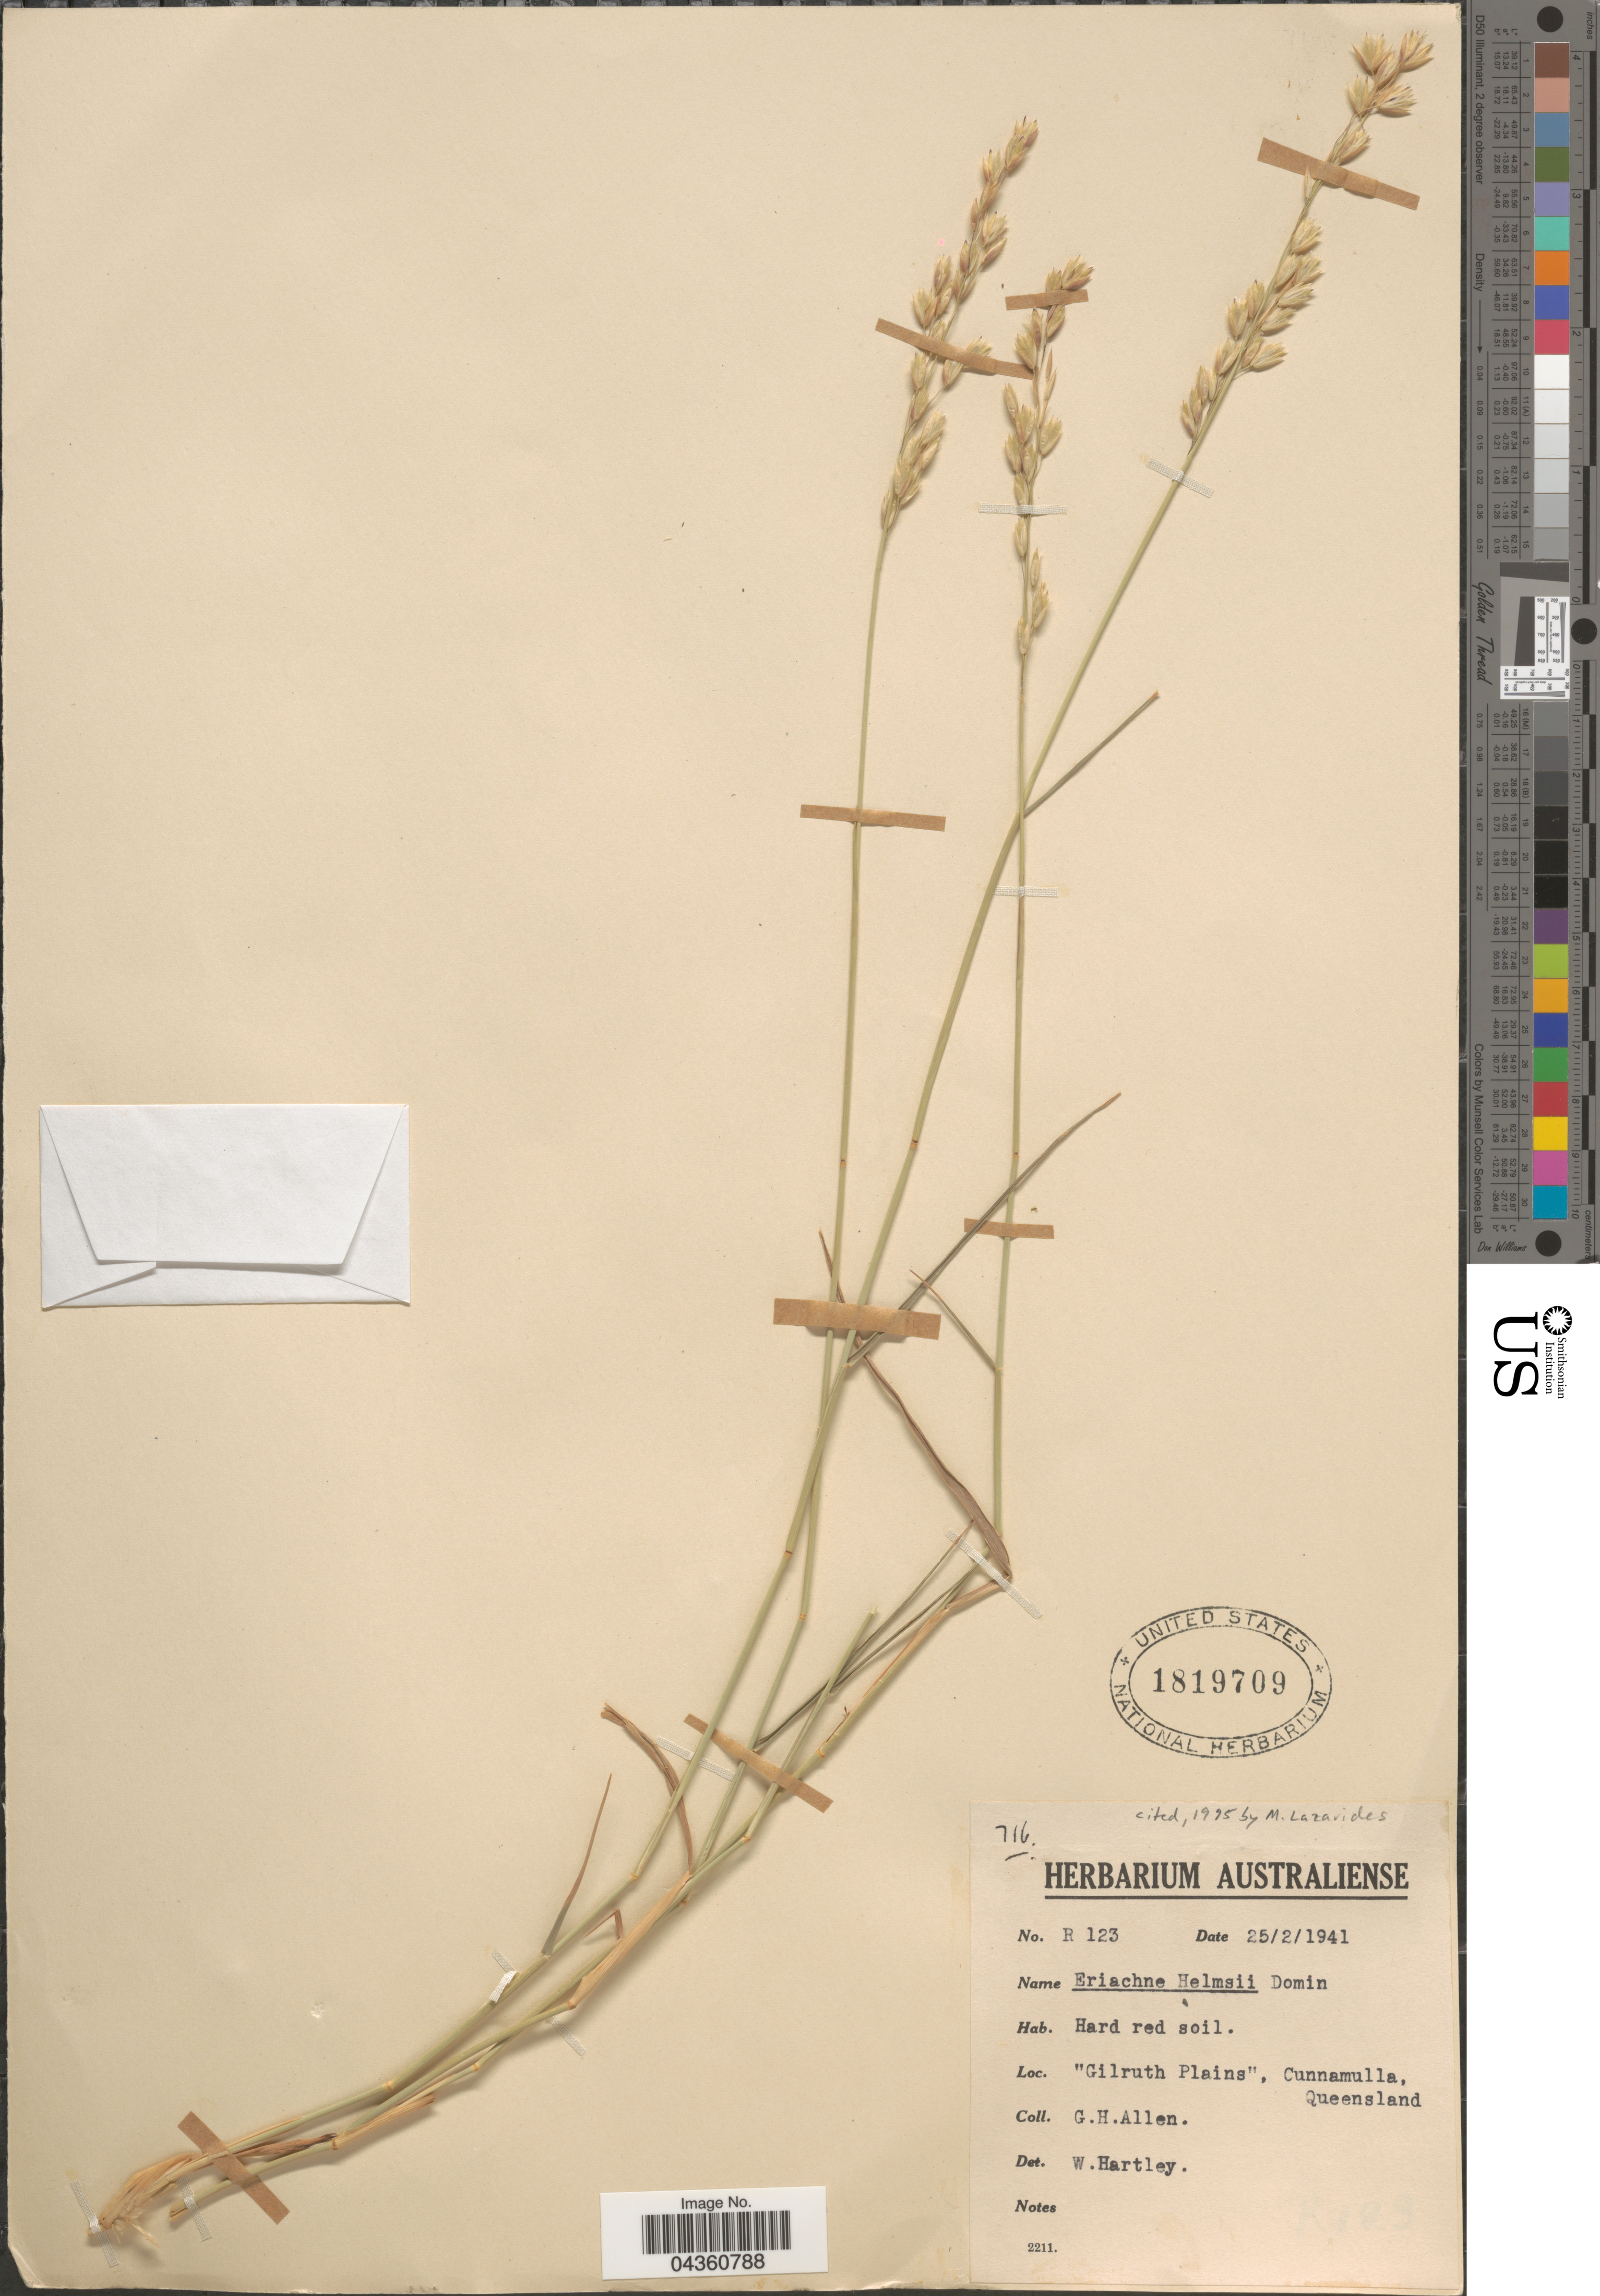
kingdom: Plantae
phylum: Tracheophyta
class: Liliopsida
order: Poales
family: Poaceae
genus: Eriachne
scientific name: Eriachne helmsii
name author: Domin ex Hartley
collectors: G. Allen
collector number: R123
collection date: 1941-02-25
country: Australia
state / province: Queensland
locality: Gilruth Plains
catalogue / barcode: US 1819709